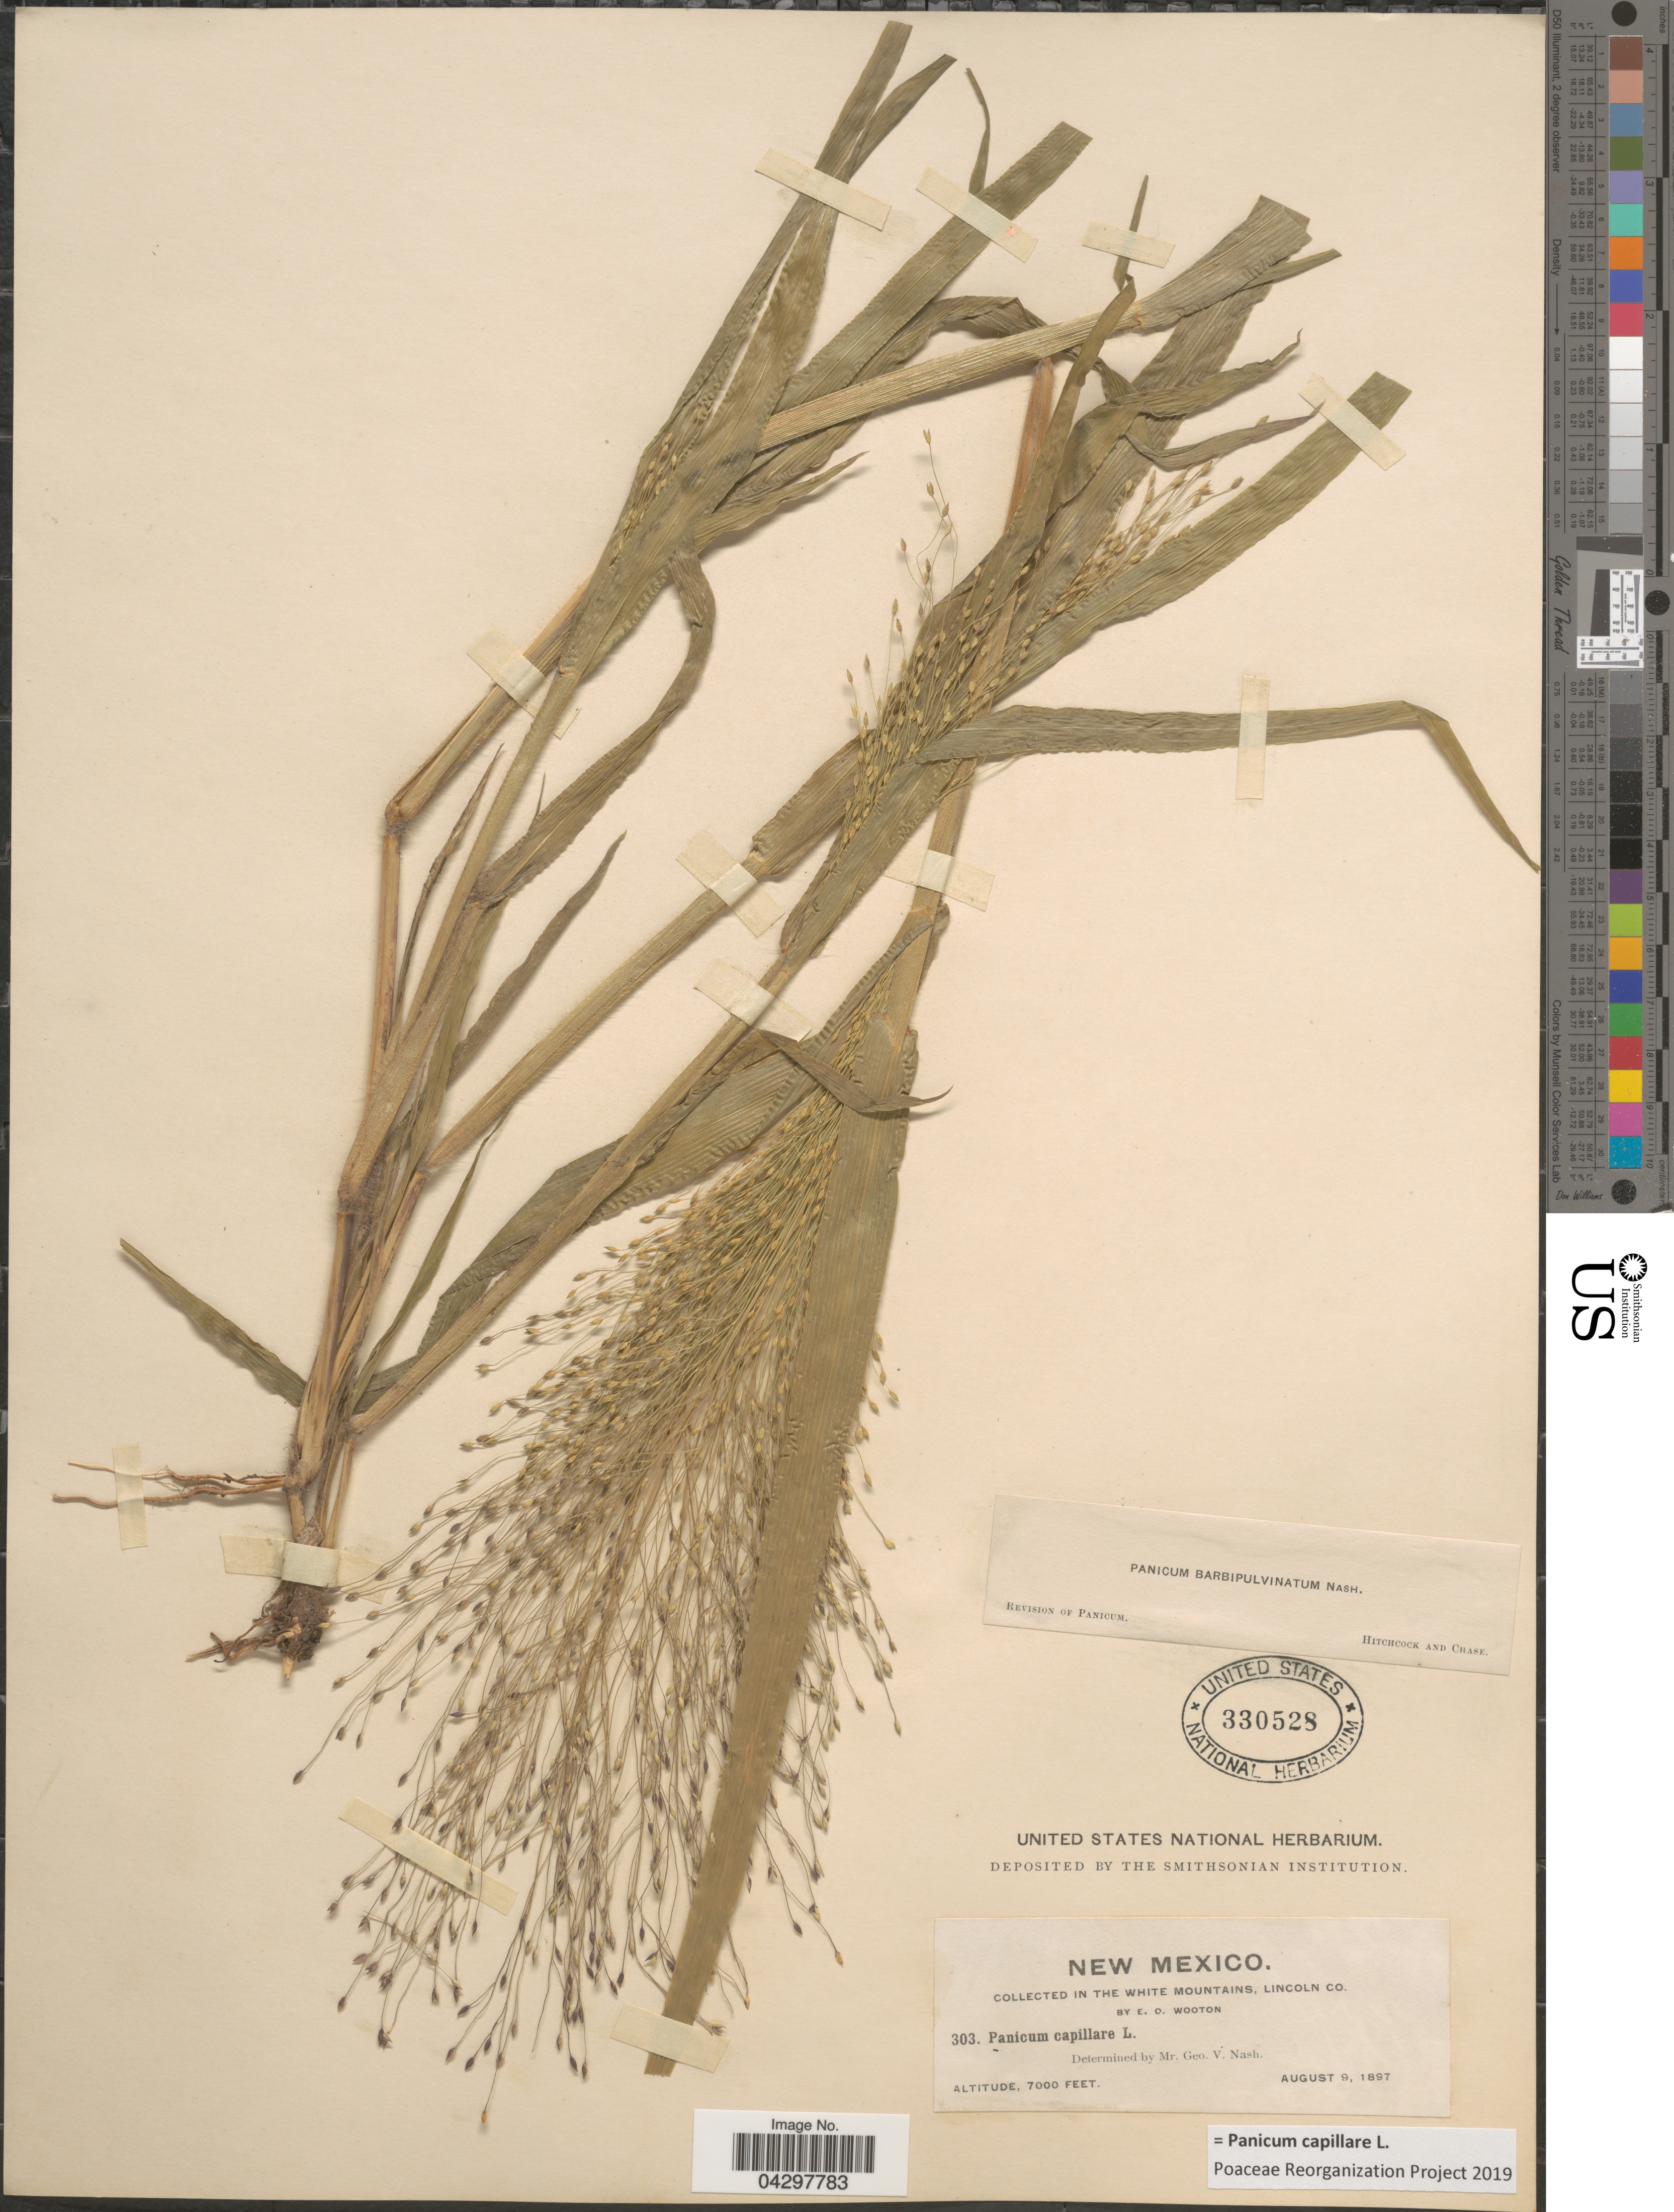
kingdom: Plantae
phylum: Tracheophyta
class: Liliopsida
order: Poales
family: Poaceae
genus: Panicum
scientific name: Panicum capillare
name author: L.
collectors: E. O. Wooton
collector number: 303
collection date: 1897-08-09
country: United States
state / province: New Mexico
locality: In The White Mountains, Lincoln Co.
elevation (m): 2134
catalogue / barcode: US 330528